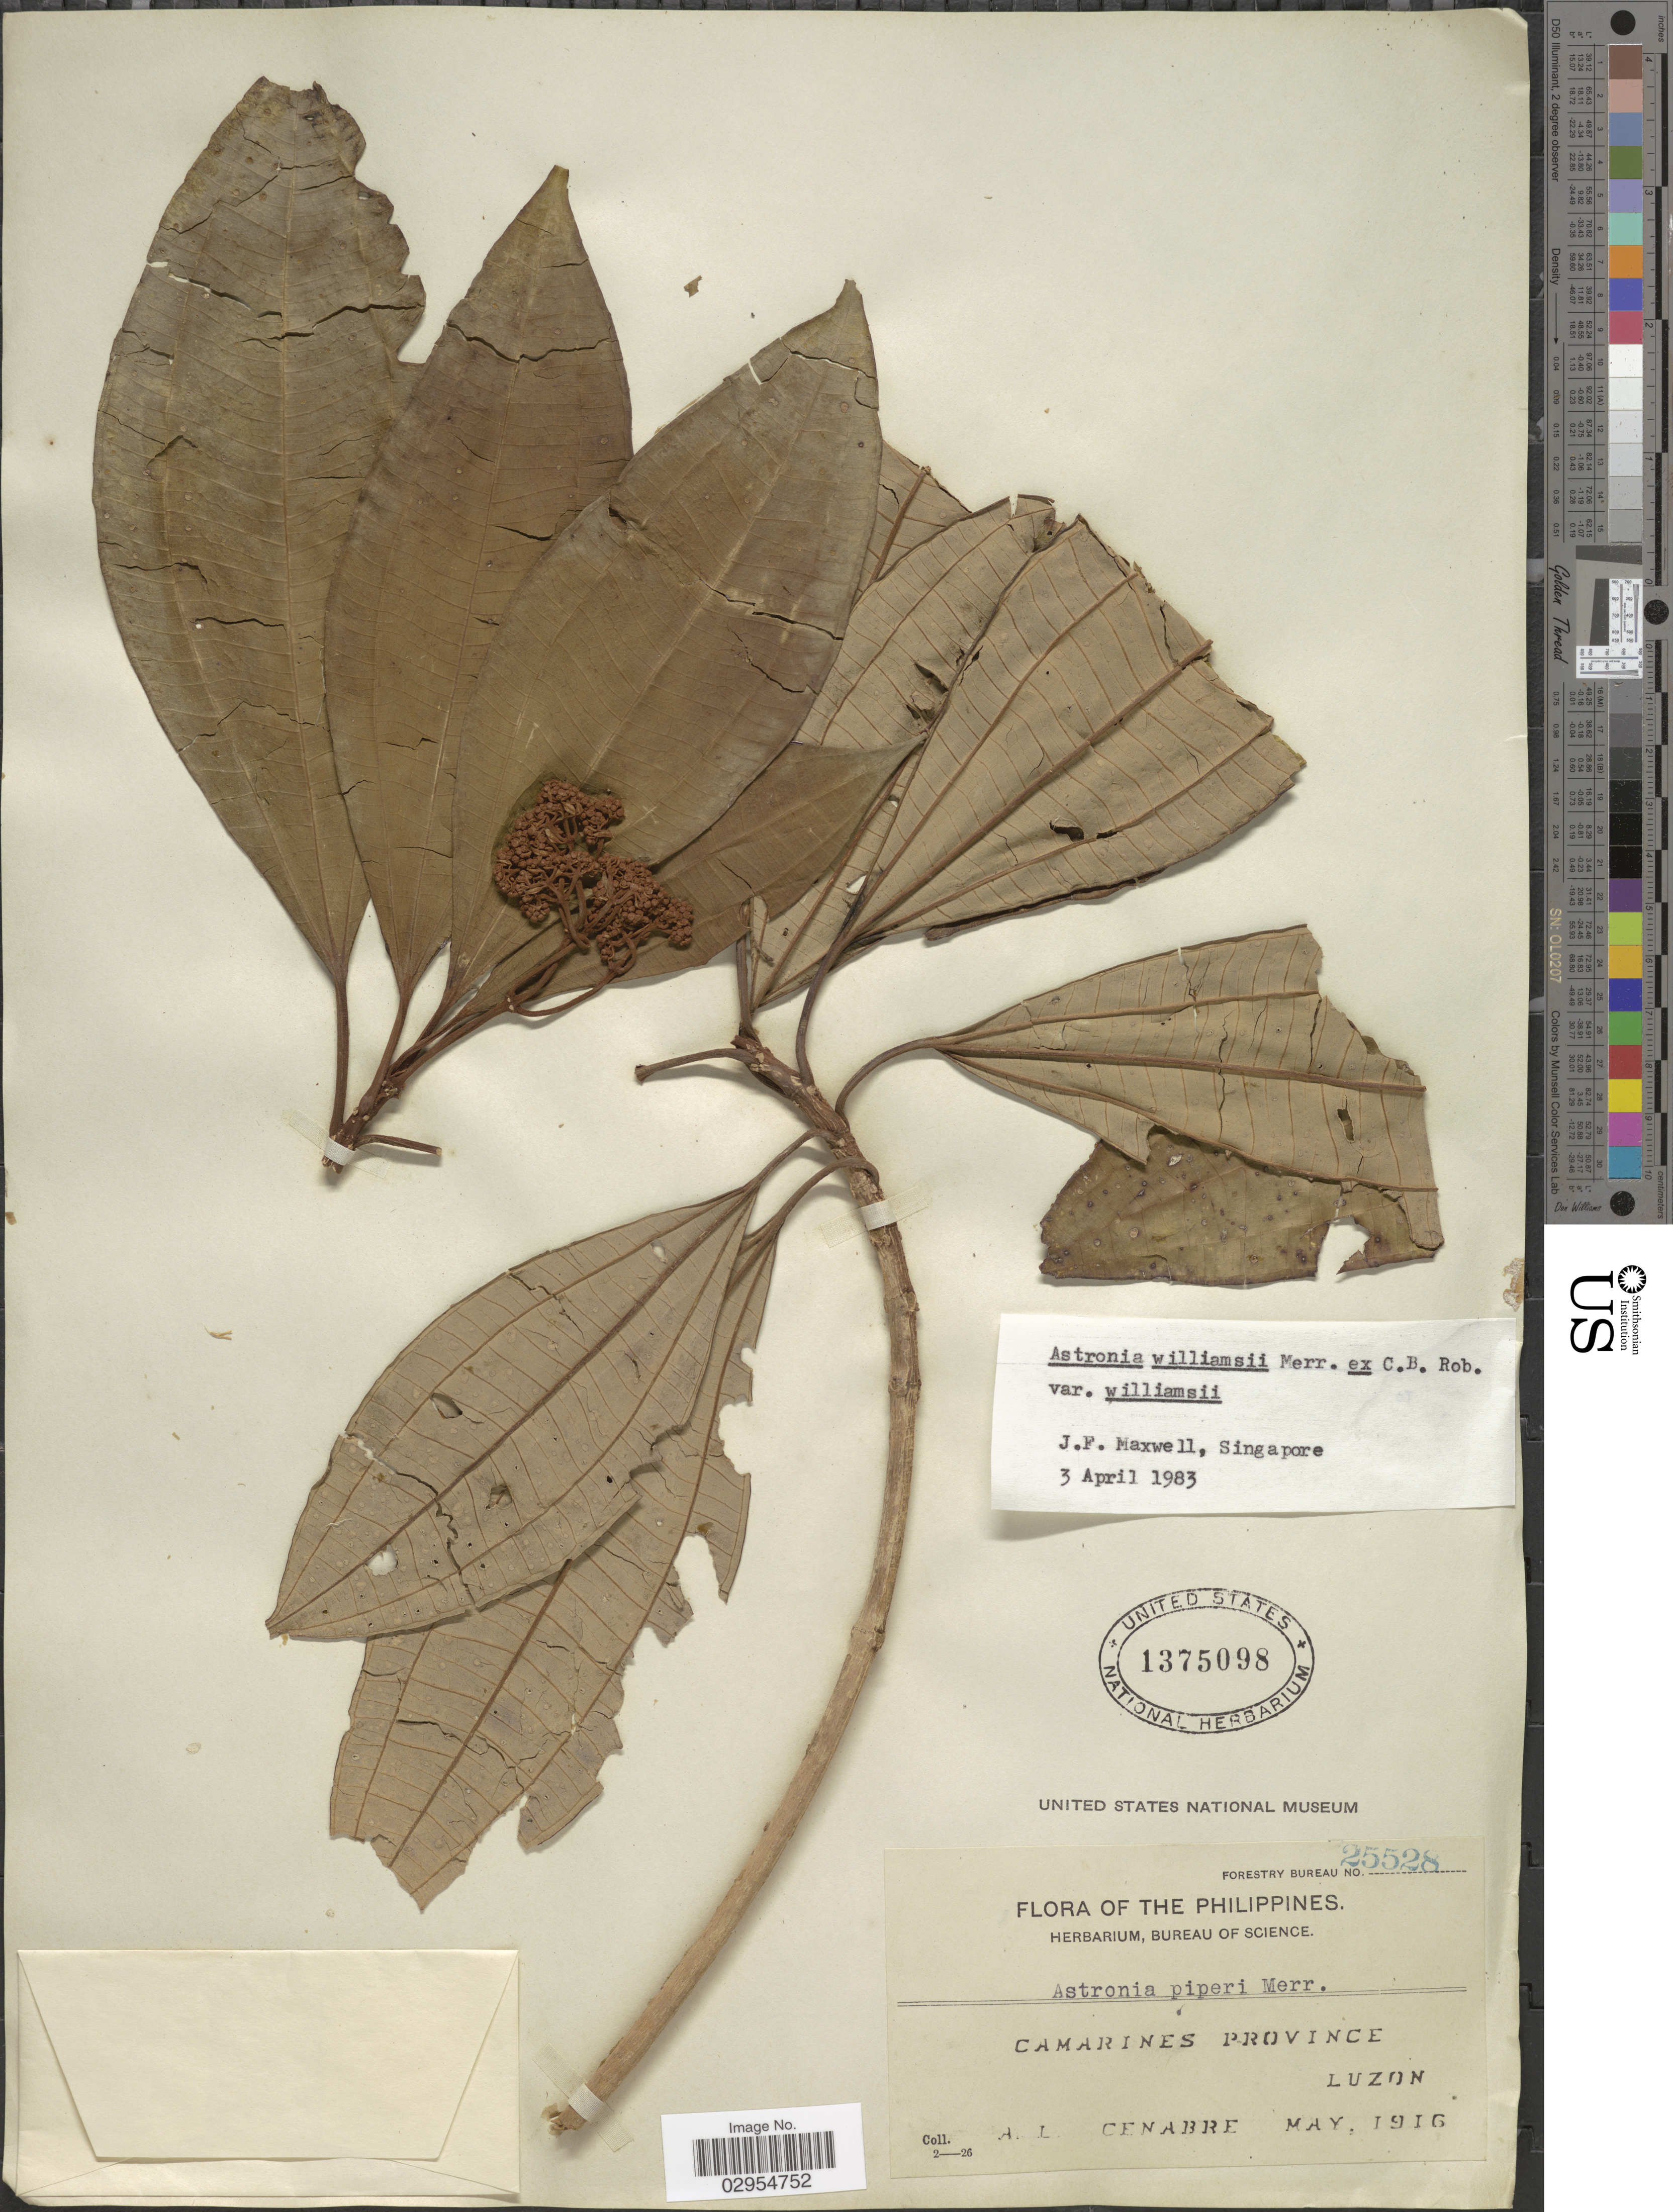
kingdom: Plantae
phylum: Tracheophyta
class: Magnoliopsida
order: Myrtales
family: Melastomataceae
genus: Astronia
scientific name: Astronia williamsii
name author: Merr. ex C.B. Rob.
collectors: A. Cenabre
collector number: Forestry Bureau 25528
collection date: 1916-05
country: Philippines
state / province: Bicol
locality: Camarines Province, Luzon.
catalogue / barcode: US 1375098